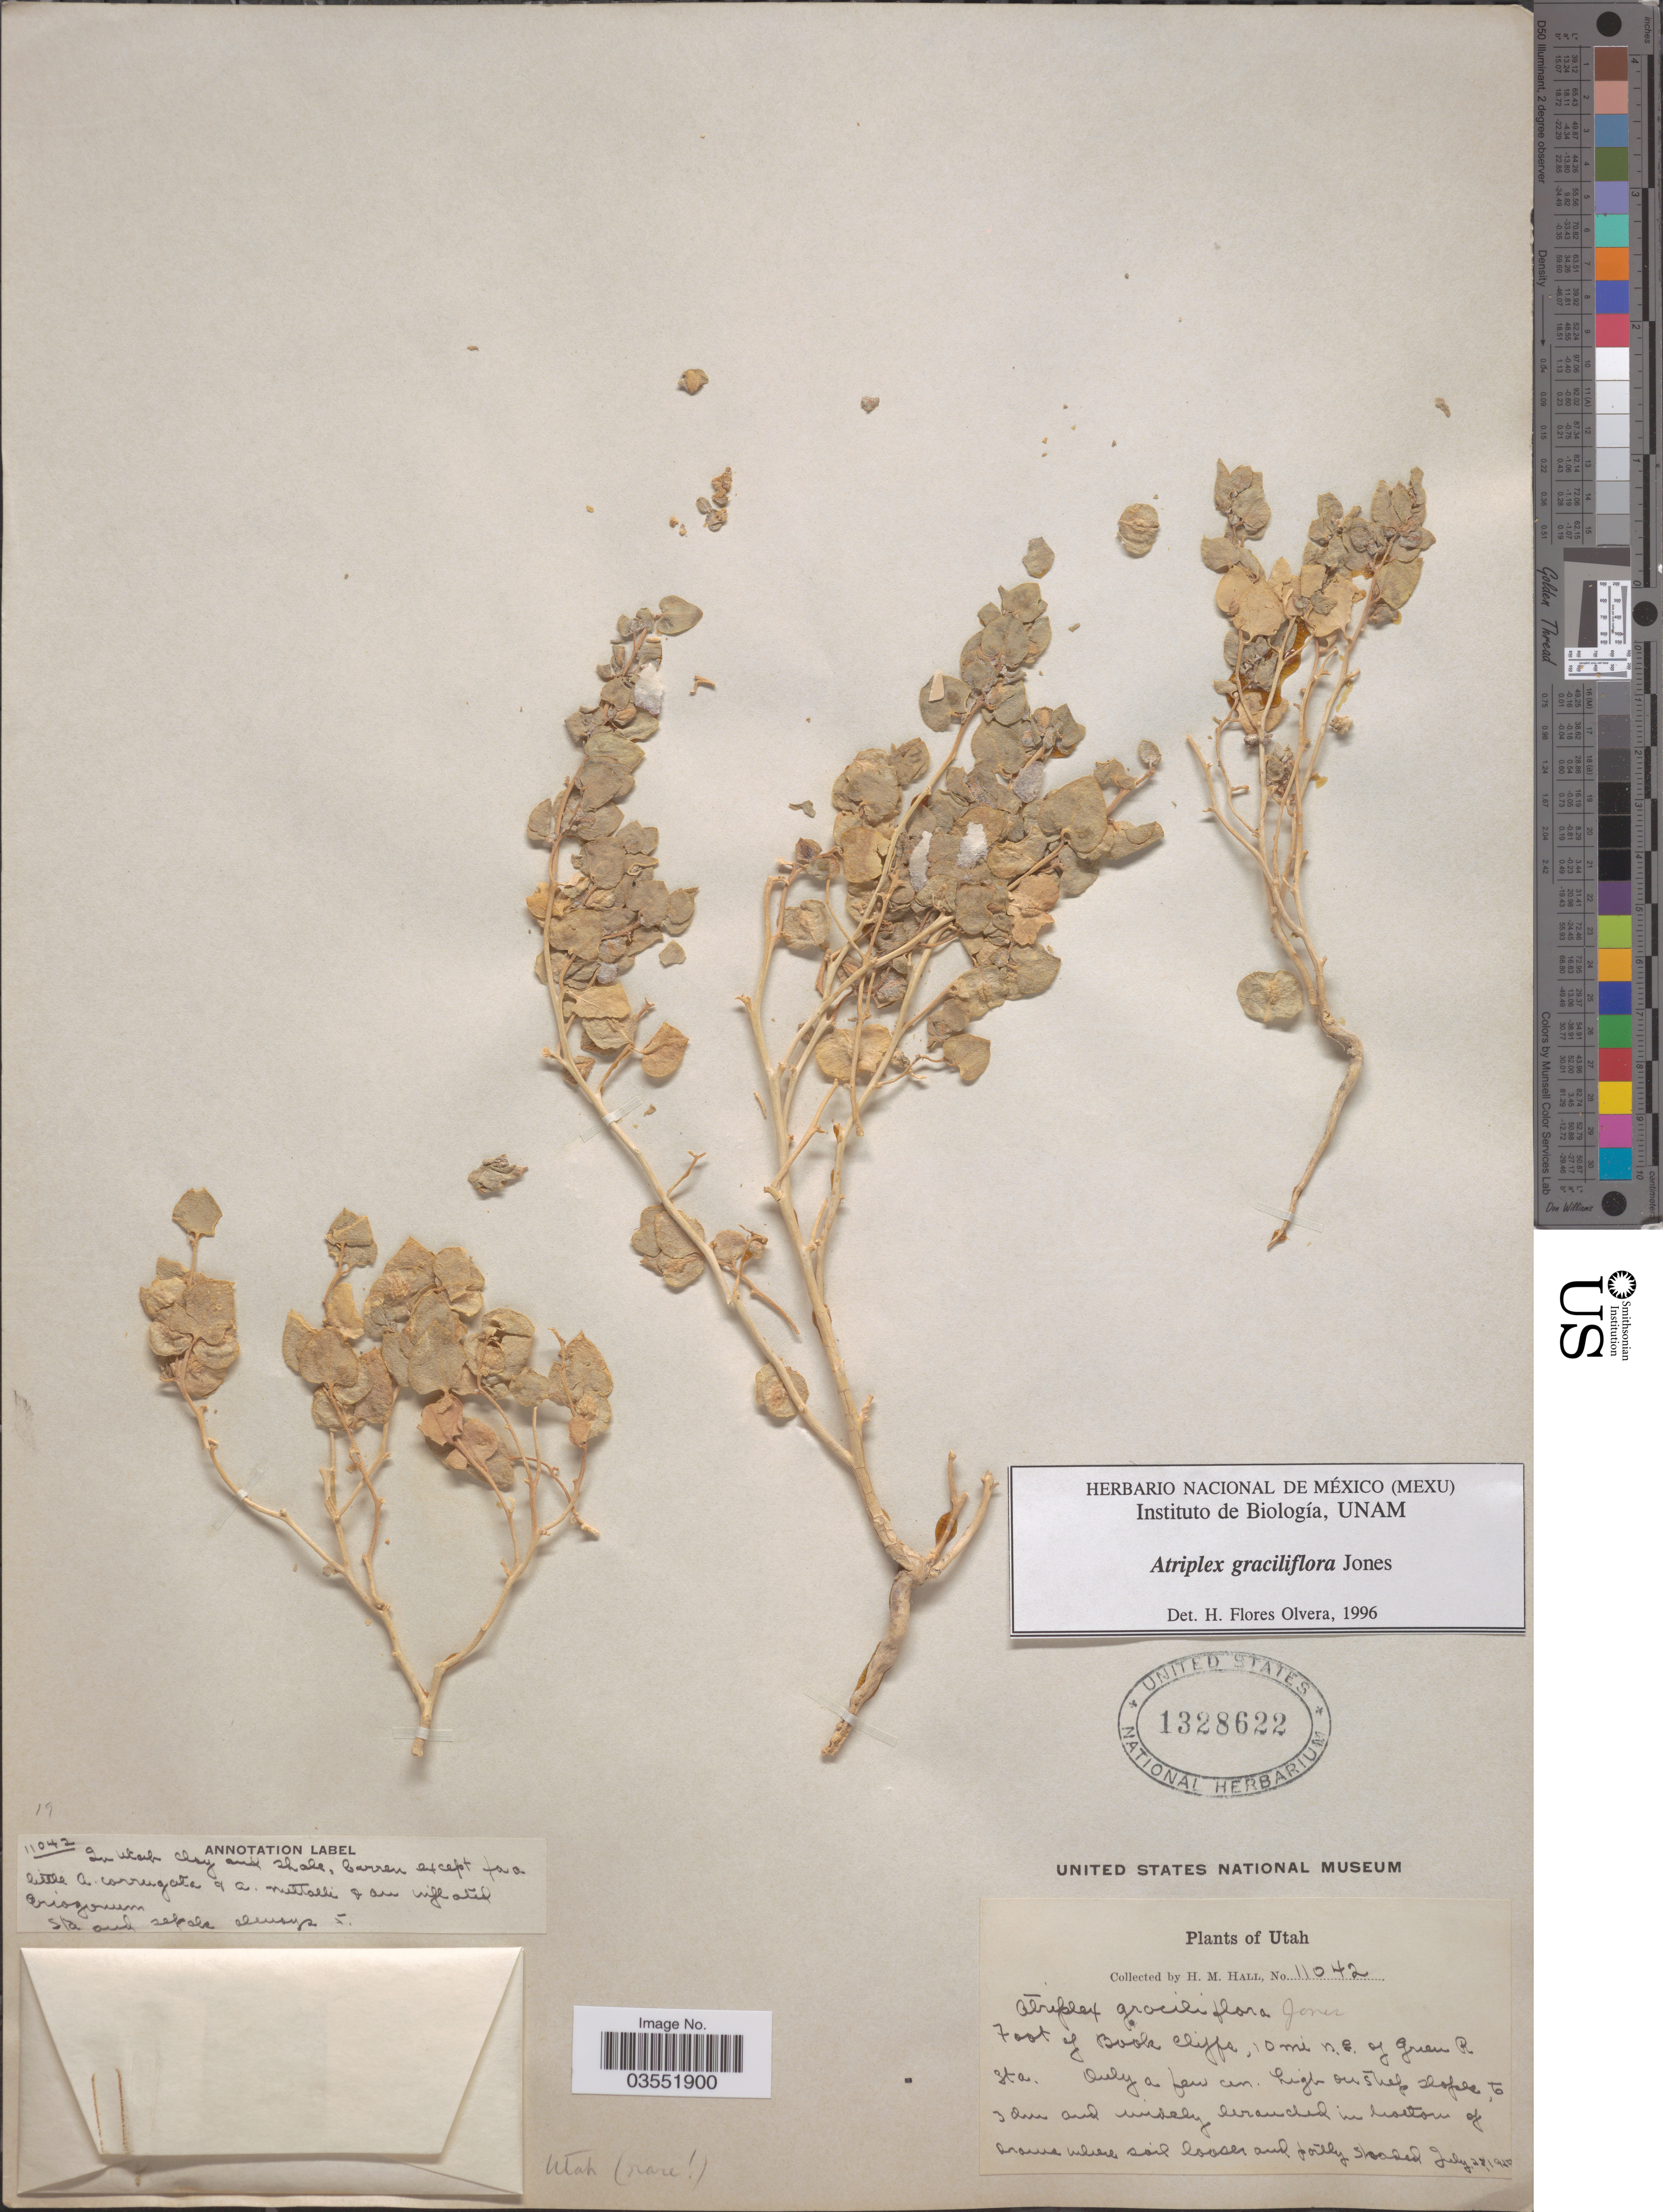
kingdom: Plantae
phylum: Tracheophyta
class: Magnoliopsida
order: Caryophyllales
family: Amaranthaceae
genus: Atriplex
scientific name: Atriplex graciliflora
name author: M.E. Jones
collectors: H. M. Hall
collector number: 11042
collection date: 1920-07-22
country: United States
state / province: Utah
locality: Foot of Book Cliffs, 10 mi. n.e. of Green R Sta.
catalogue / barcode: US 1328622